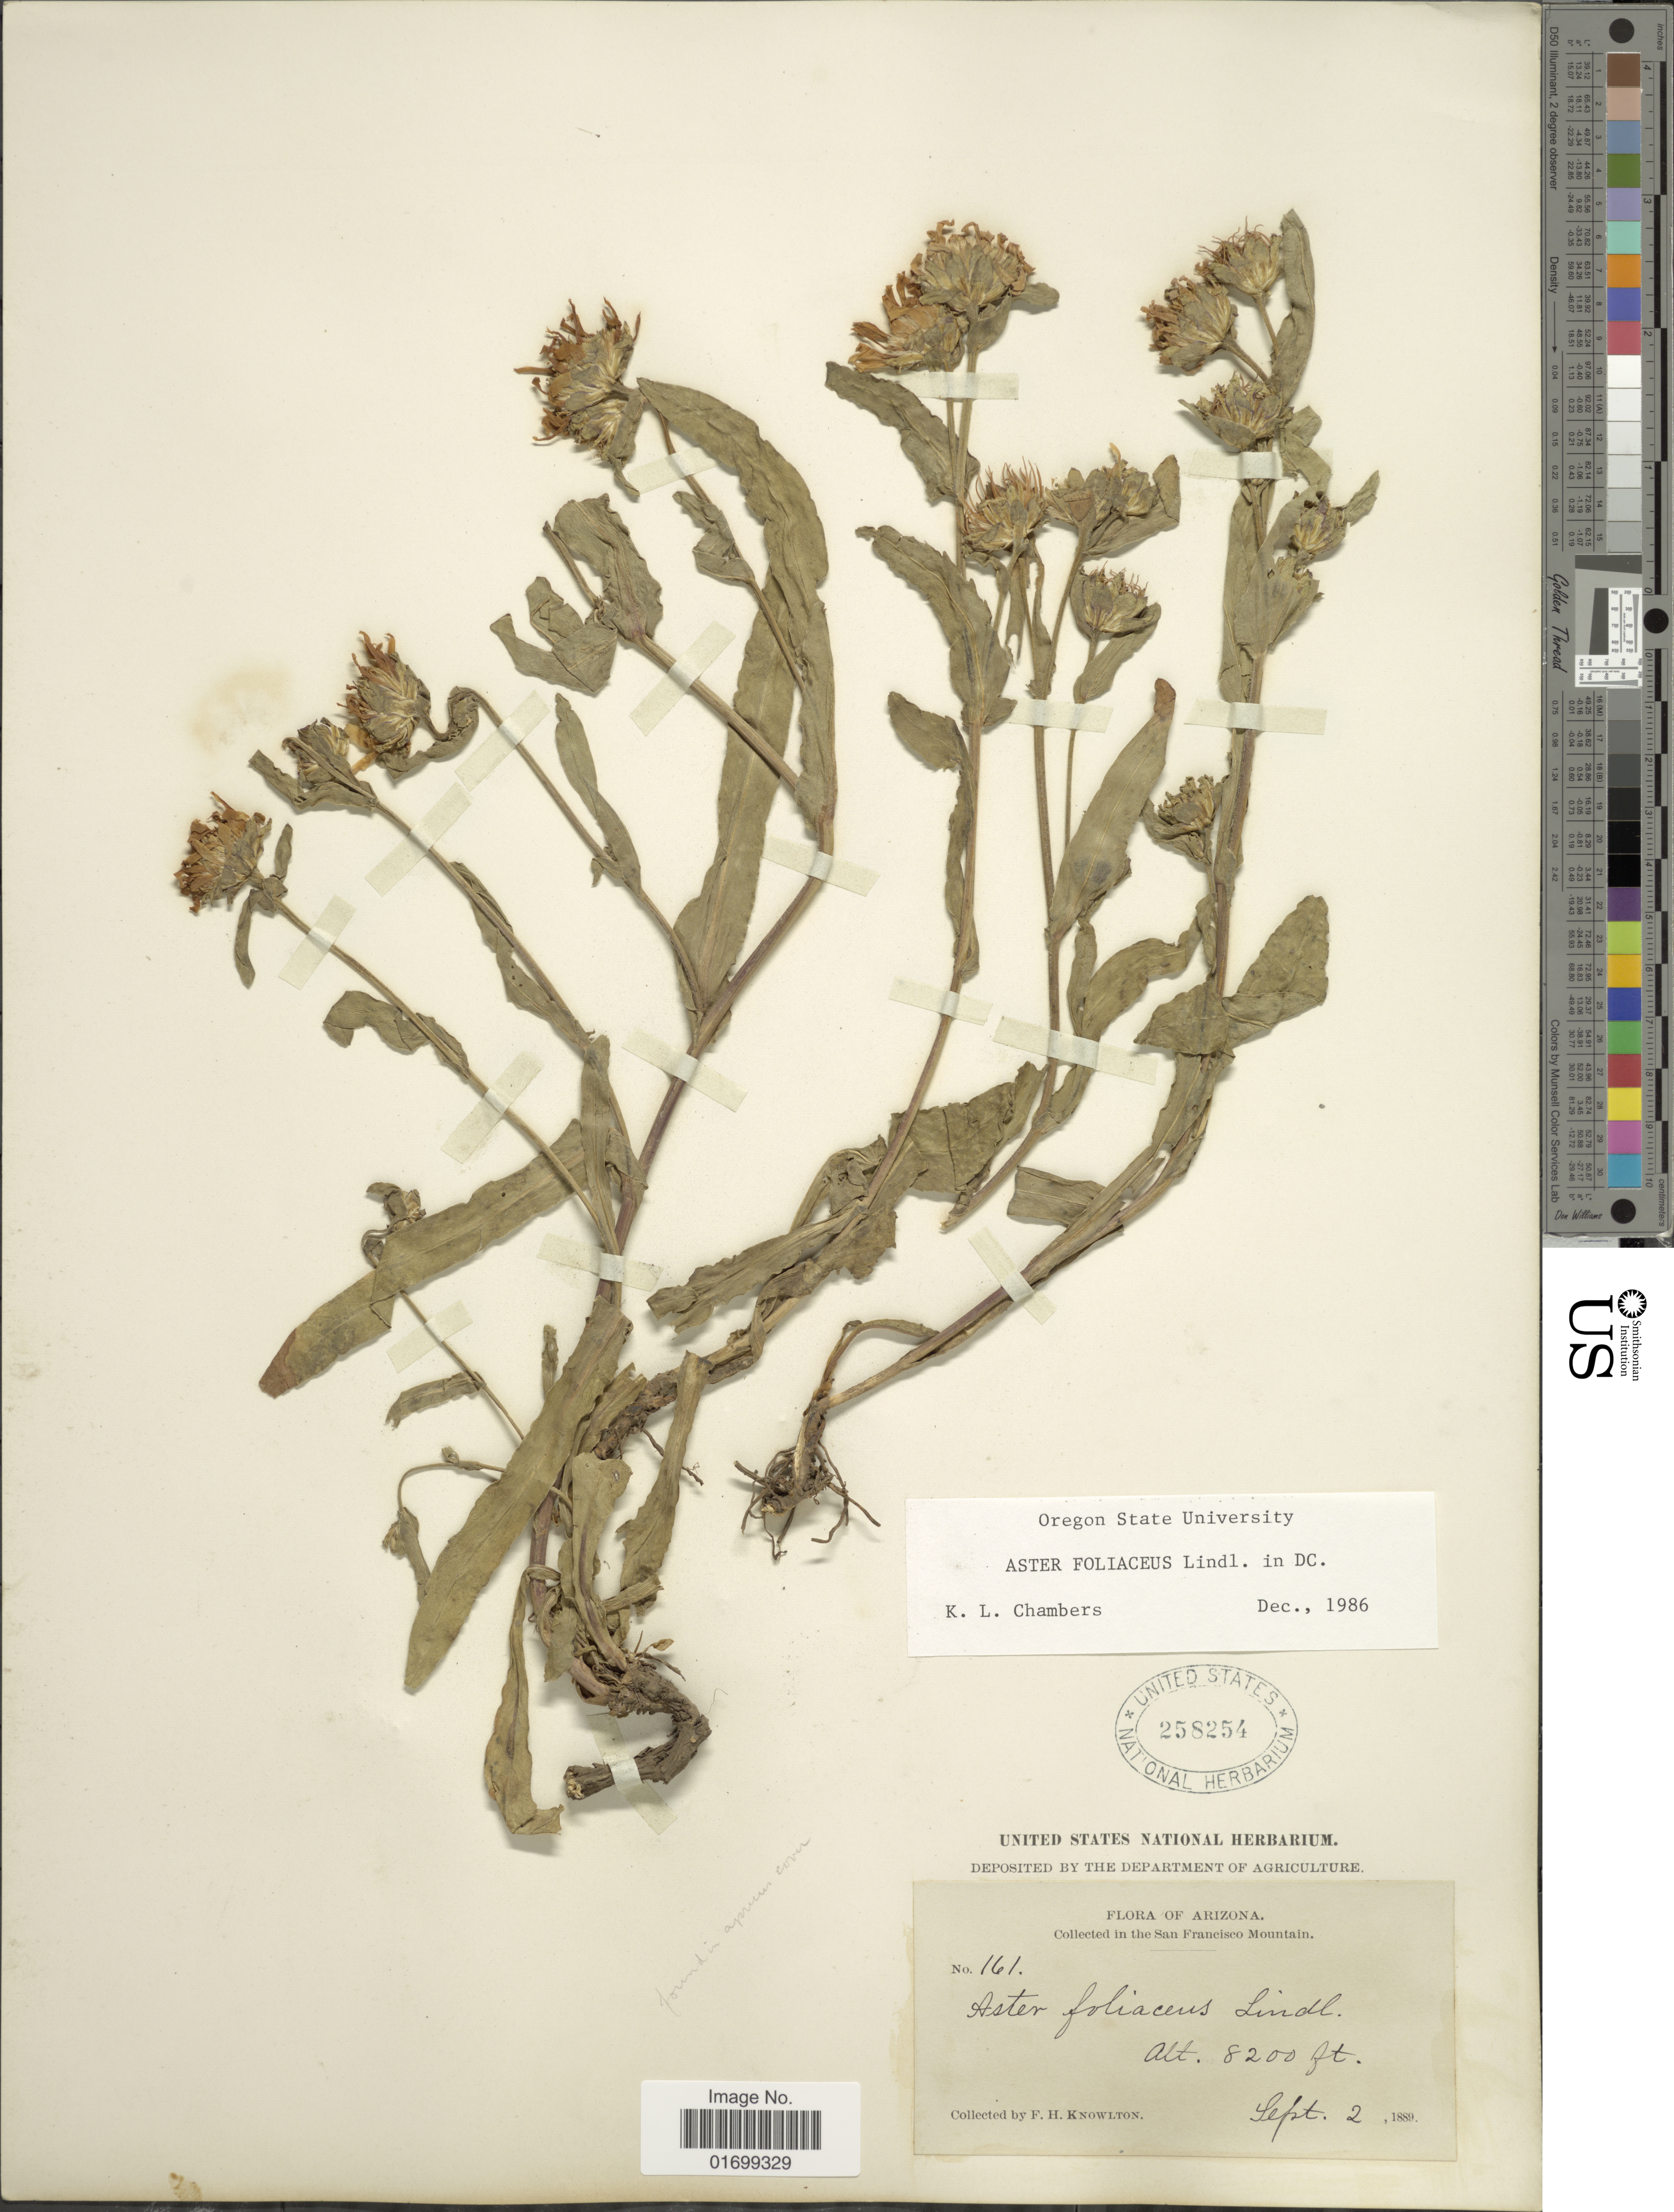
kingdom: Plantae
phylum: Tracheophyta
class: Magnoliopsida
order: Asterales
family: Asteraceae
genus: Symphyotrichum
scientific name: Symphyotrichum foliaceum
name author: (Lindl. ex DC.) G.L. Nesom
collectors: F. H. Knowlton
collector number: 161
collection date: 1889-09-02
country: United States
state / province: Arizona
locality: San Francisco Mountain.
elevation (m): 2499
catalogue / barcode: US 258254